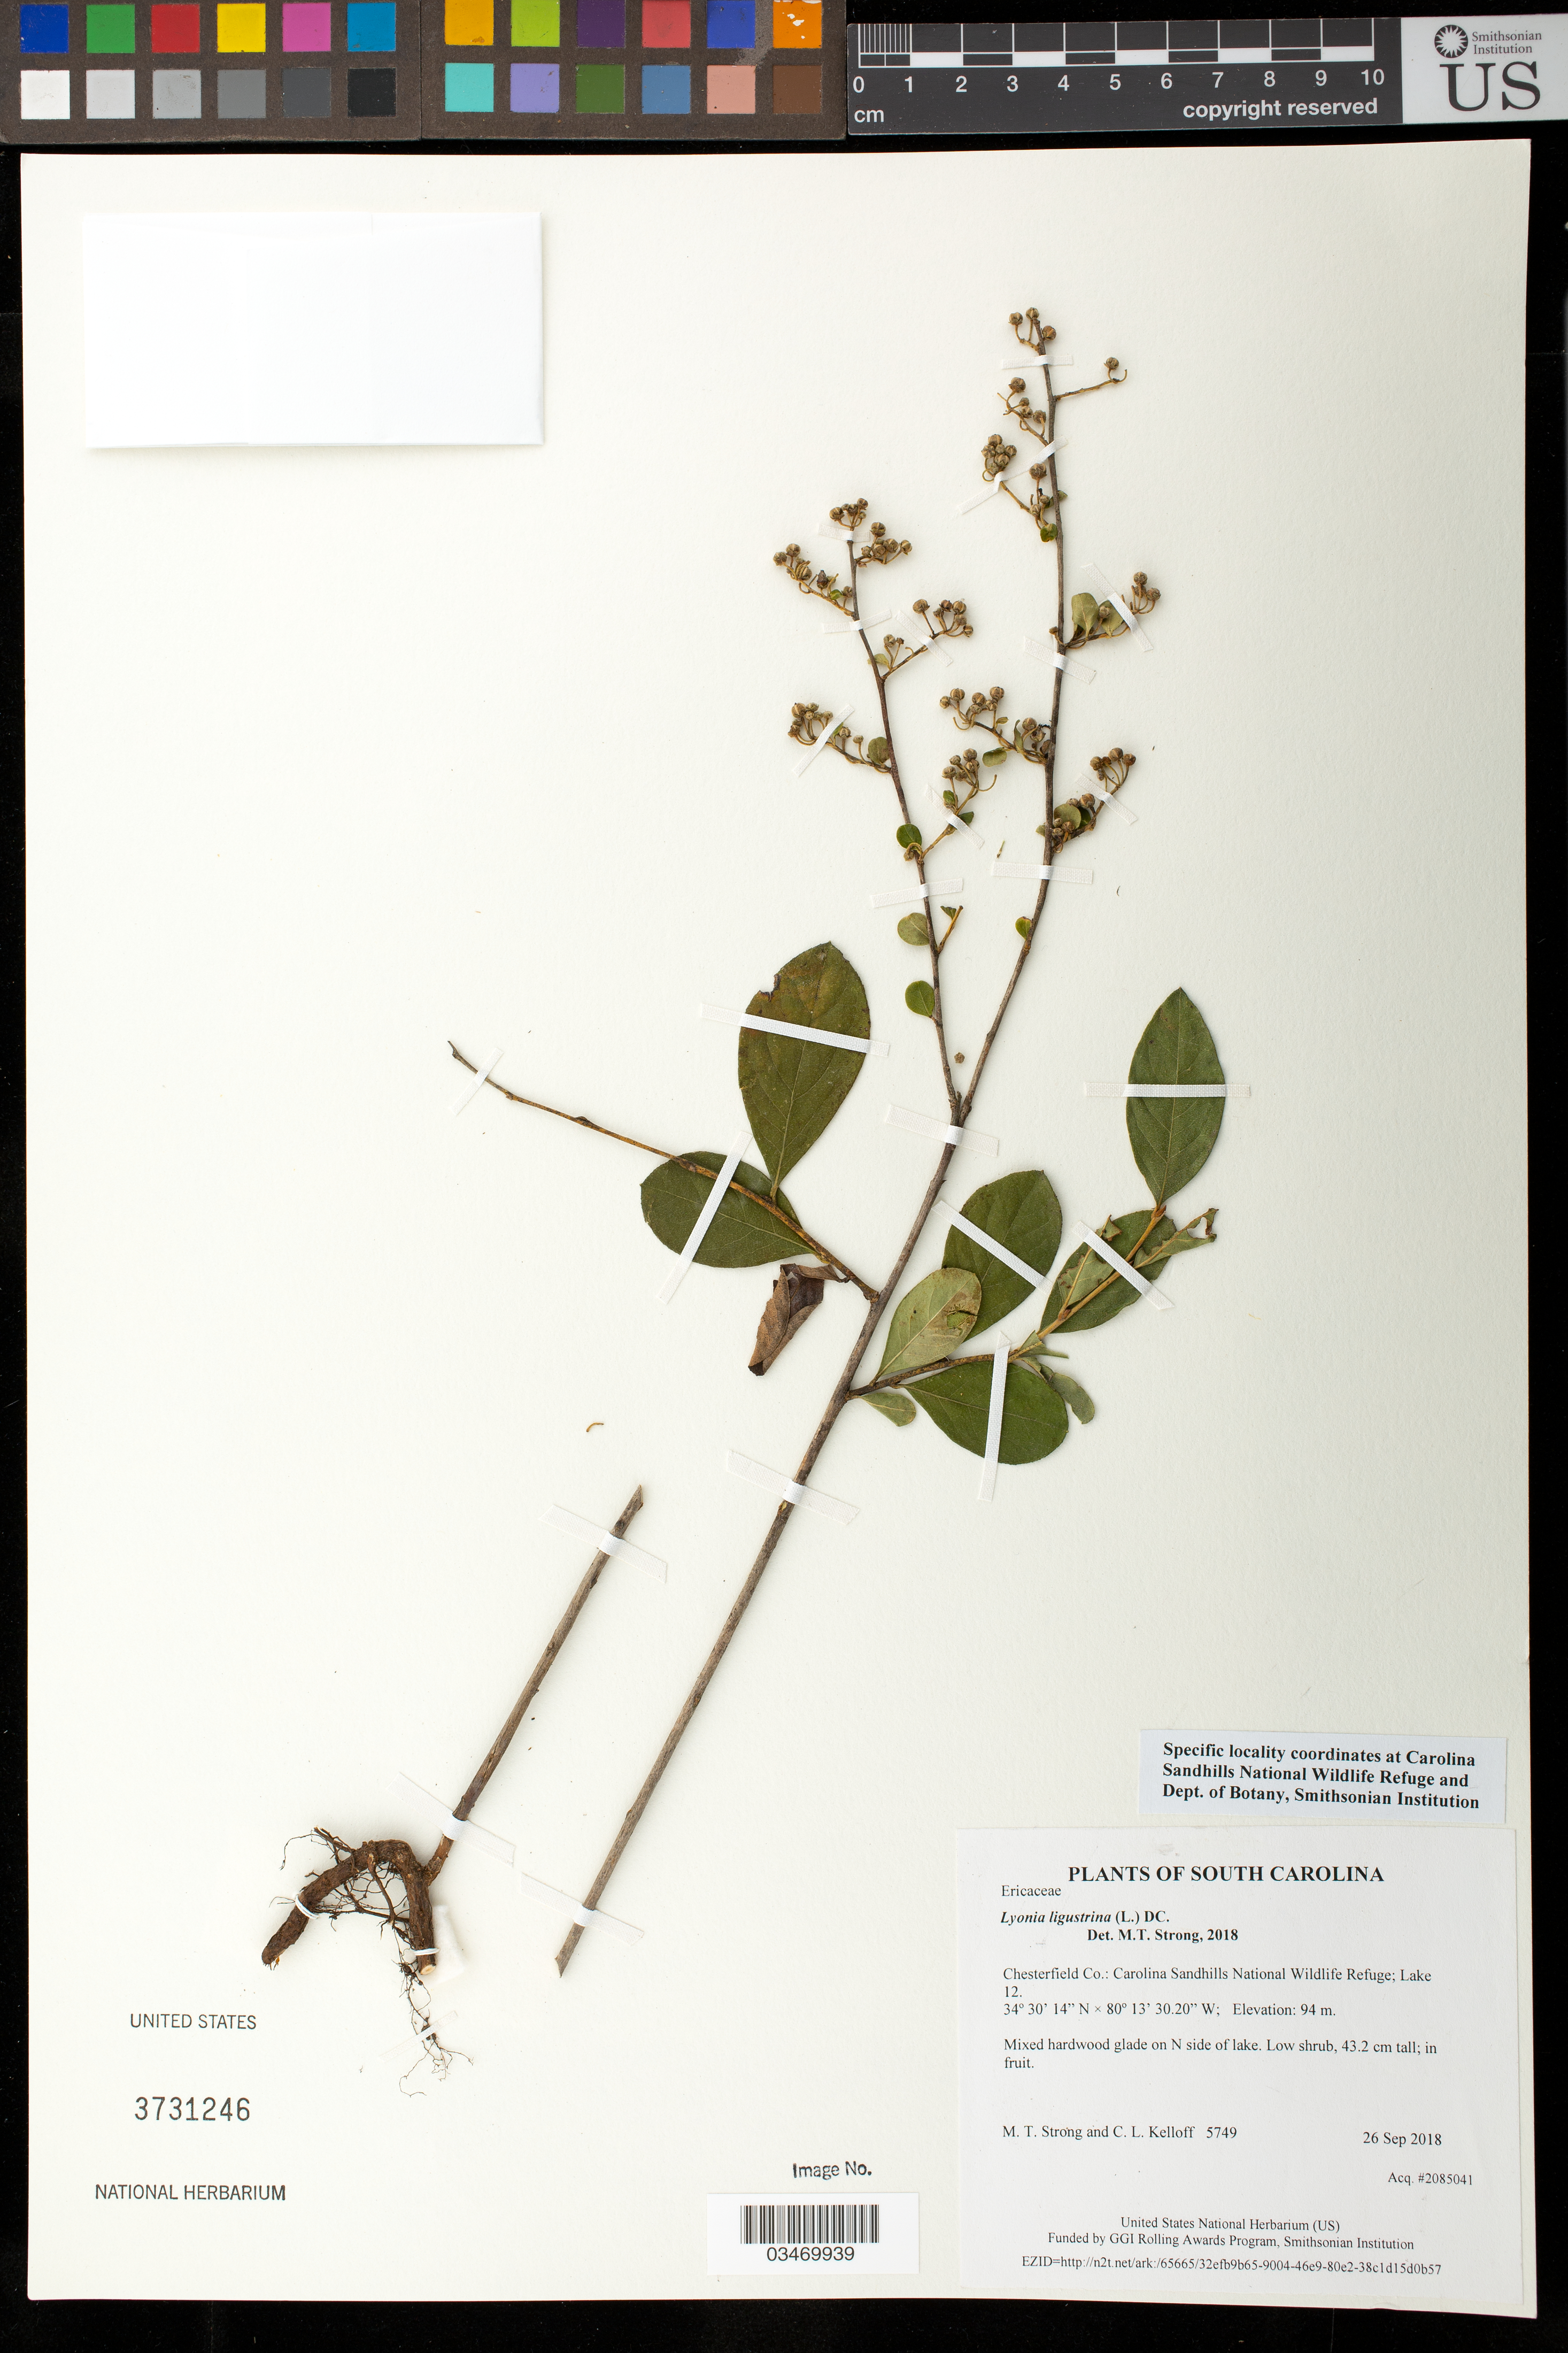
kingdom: Plantae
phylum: Tracheophyta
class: Magnoliopsida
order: Ericales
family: Ericaceae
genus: Lyonia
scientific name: Lyonia ligustrina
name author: (L.) DC.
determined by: Strong, M. T., (US), Smithsonian Institution - National Museum of Natural History (UNITED STATES)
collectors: M. T. Strong & C. L. Kelloff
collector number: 5749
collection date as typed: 26 Sep 2018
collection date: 2018-09-26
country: United States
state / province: South Carolina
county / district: Chesterfield Co.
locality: Carolina Sandhills National Wildlife Refuge; Lake 12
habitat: Mixed hardwood glade on N side of lake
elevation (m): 94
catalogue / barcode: US 3731246